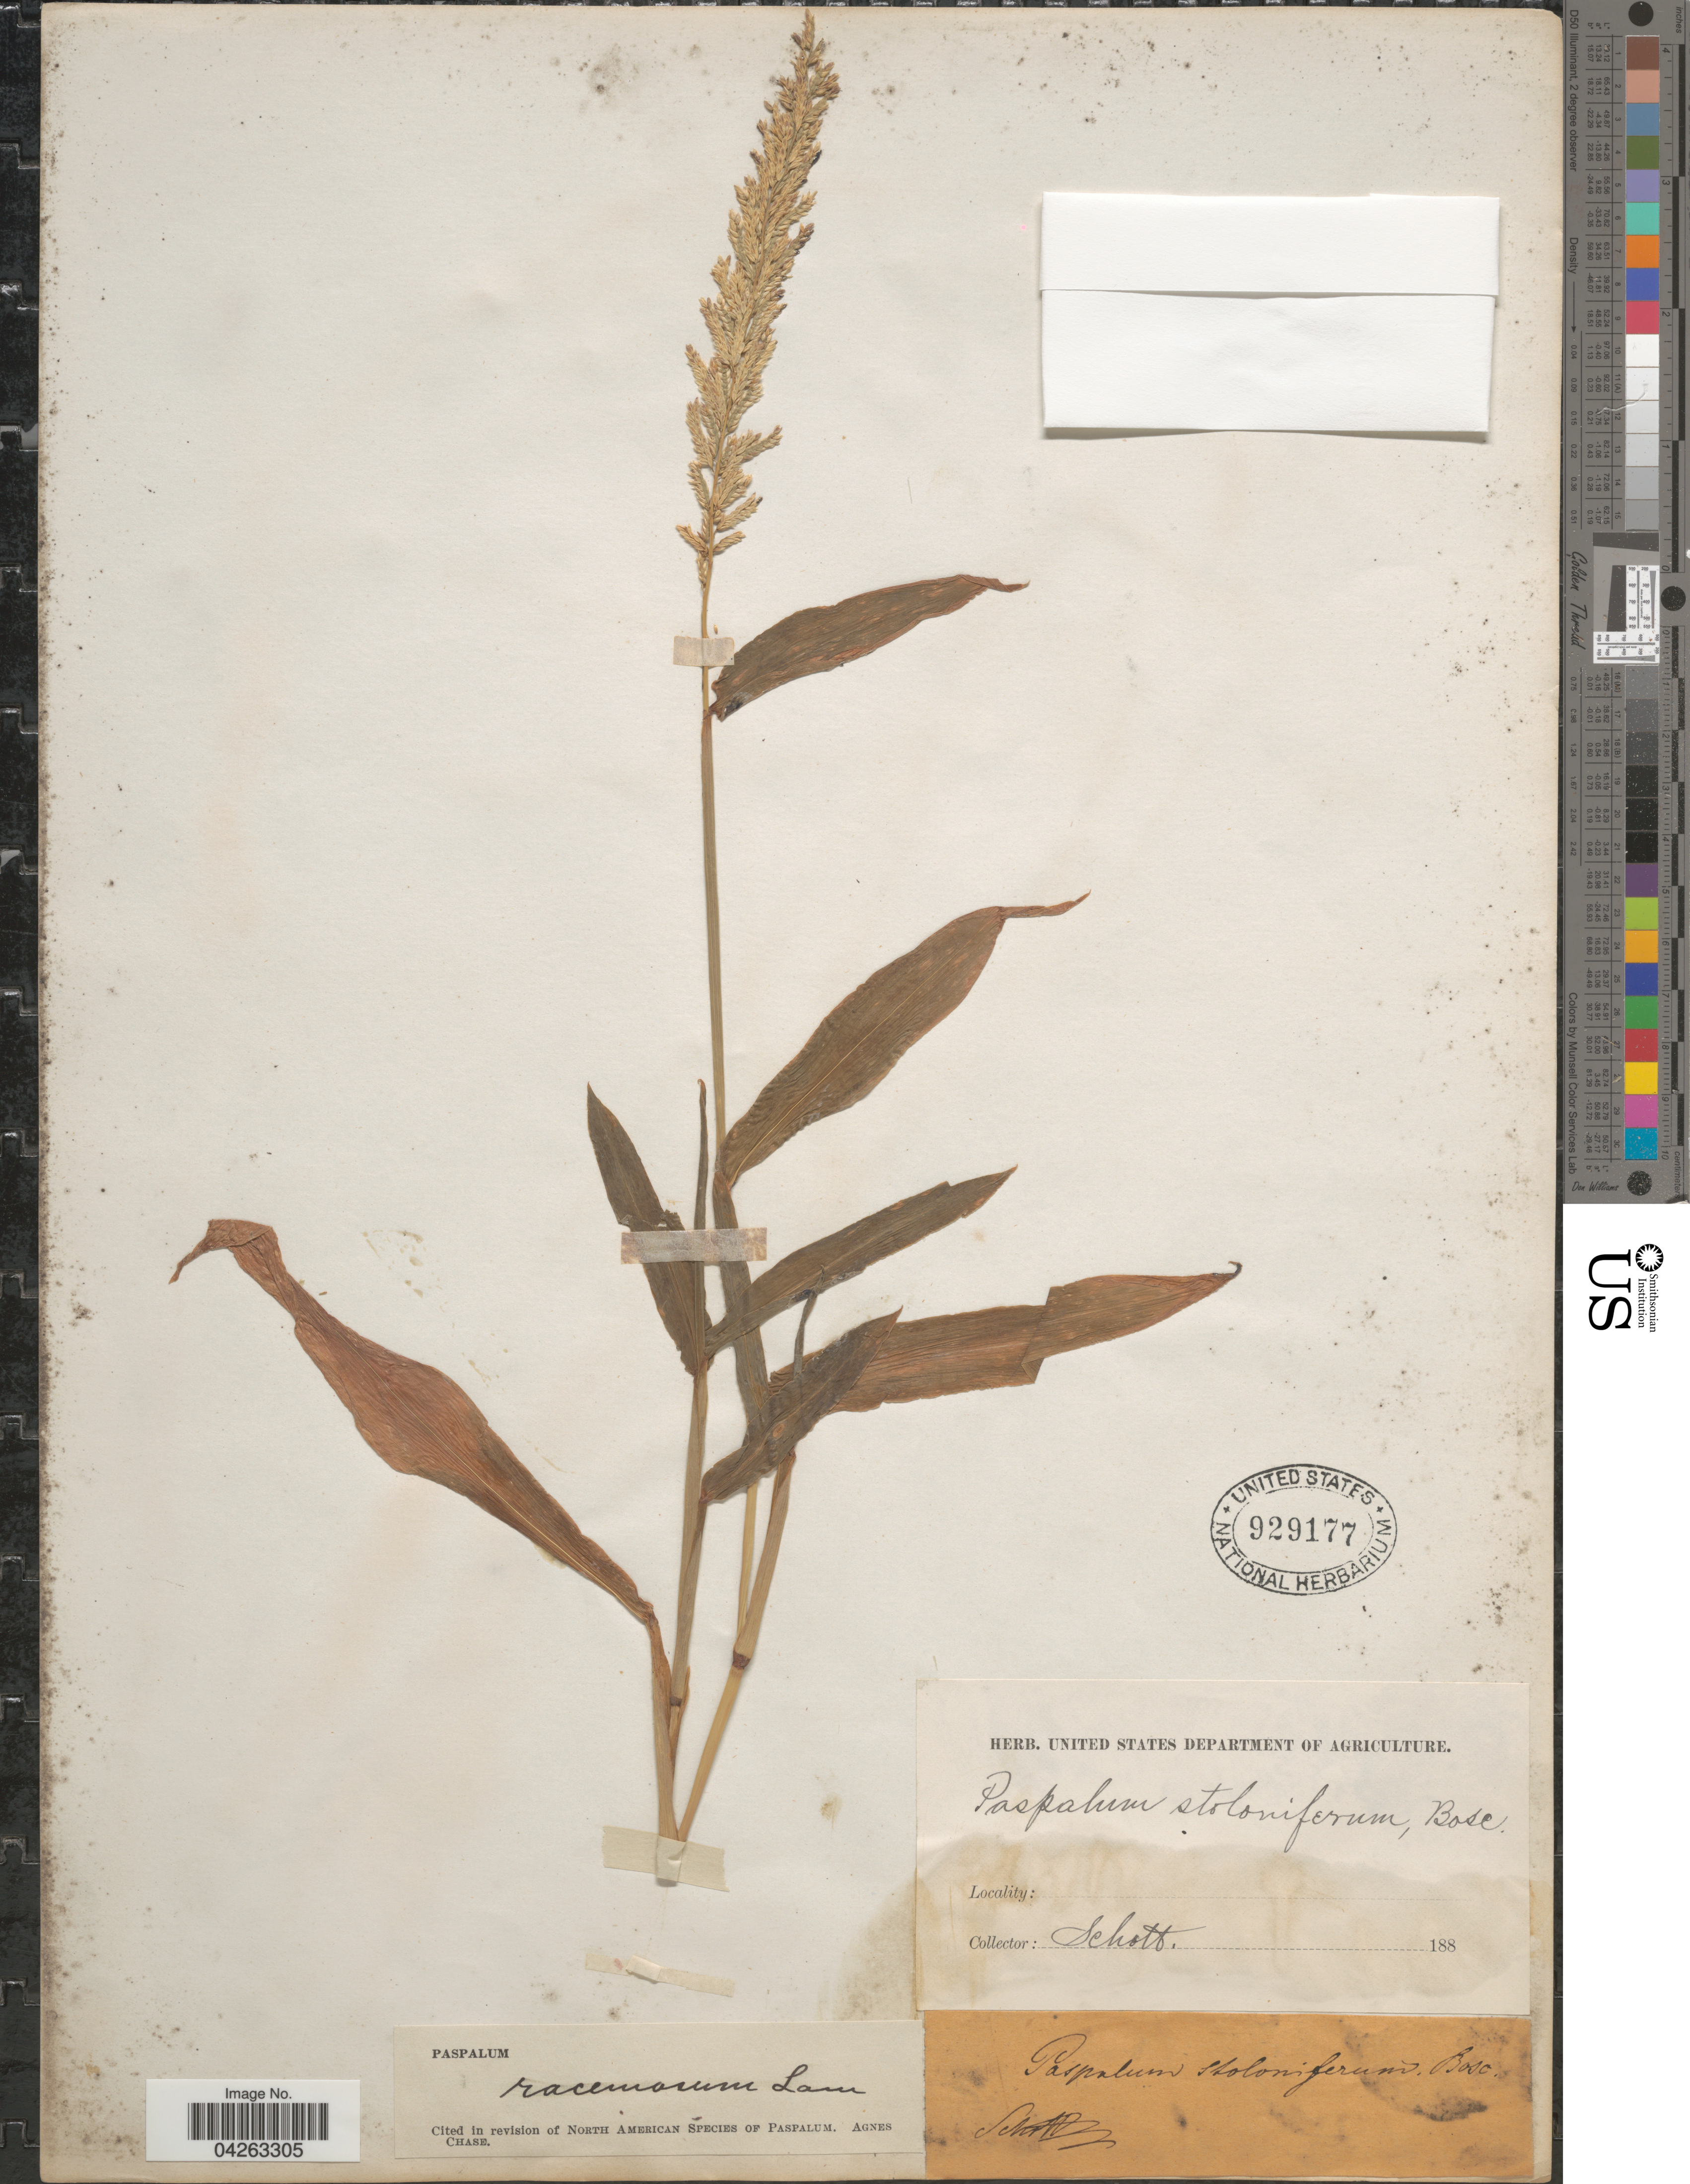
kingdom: Plantae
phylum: Tracheophyta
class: Liliopsida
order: Poales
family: Poaceae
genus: Paspalum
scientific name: Paspalum racemosum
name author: Nutt.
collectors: Schott, --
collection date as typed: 188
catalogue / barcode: US 929177